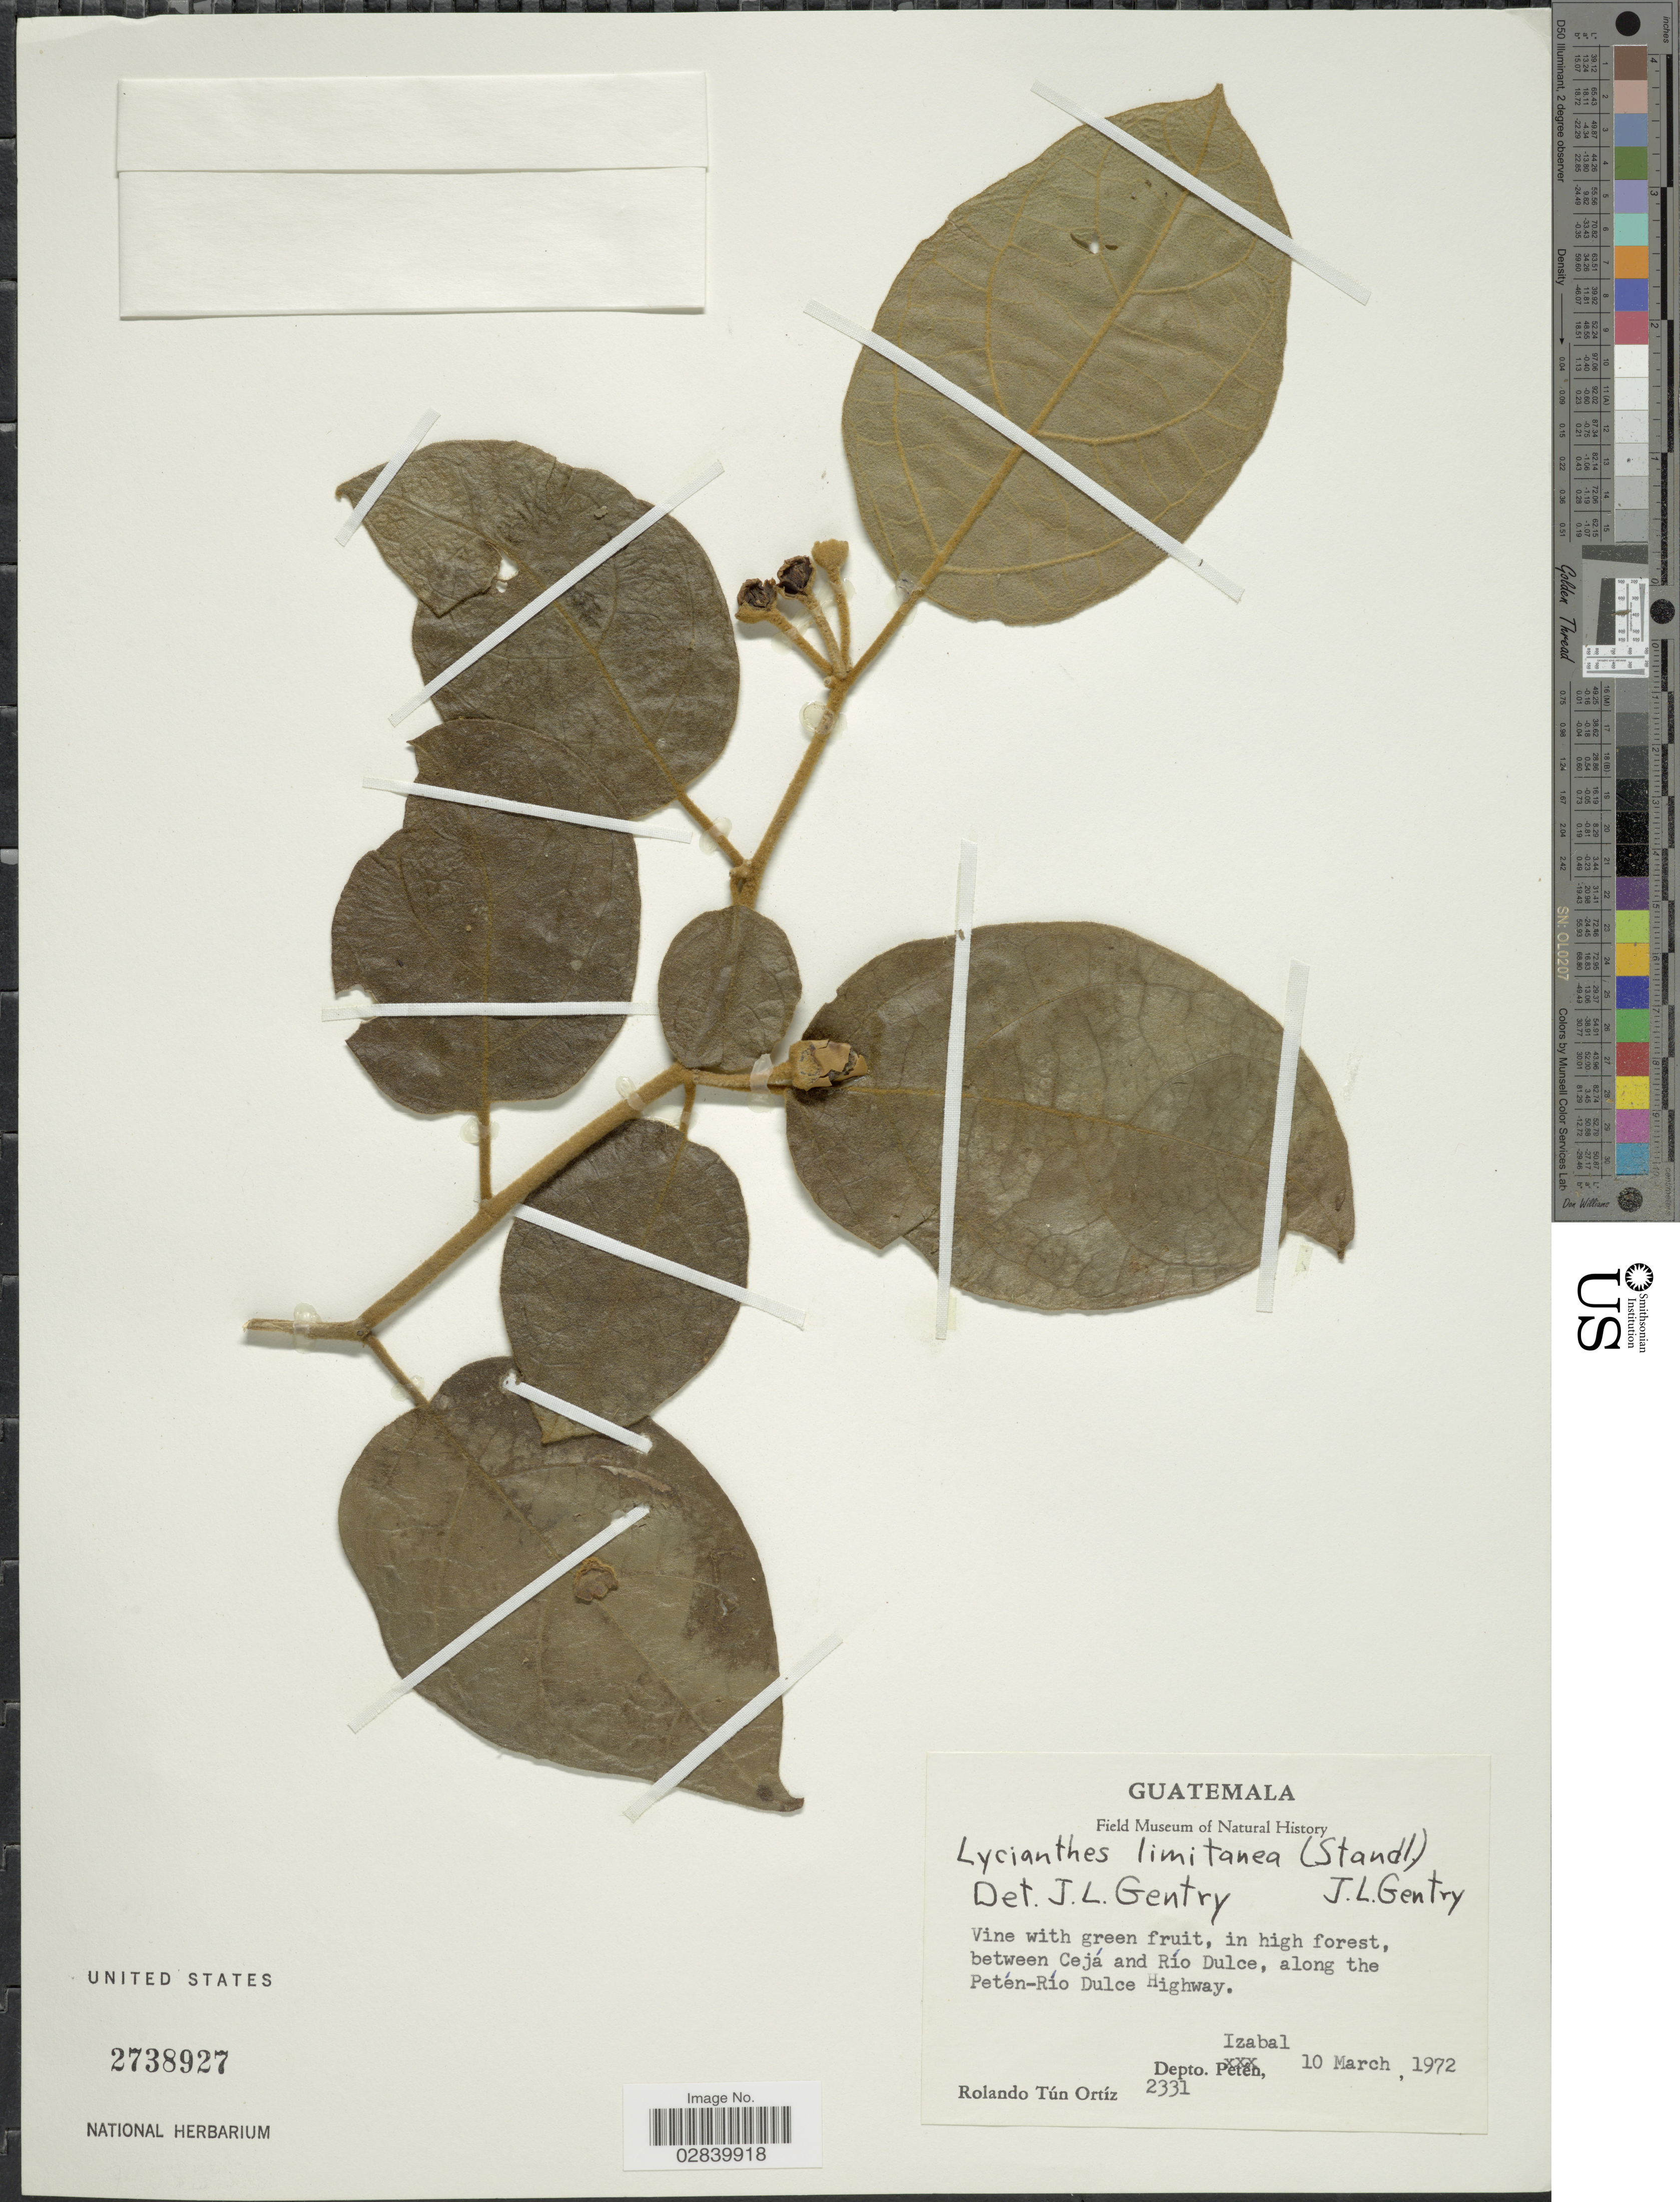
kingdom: Plantae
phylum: Tracheophyta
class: Magnoliopsida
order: Solanales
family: Solanaceae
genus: Lycianthes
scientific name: Lycianthes limitanea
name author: (Standl.) J.L. Gentry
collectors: R. T. Ortíz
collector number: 2331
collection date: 1972-03-10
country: Guatemala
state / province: Izabal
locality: In high forest, between Cejá and Río Dulce, along the Petén-Río Dulce Highway. Depto. Izabal.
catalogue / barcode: US 2738927